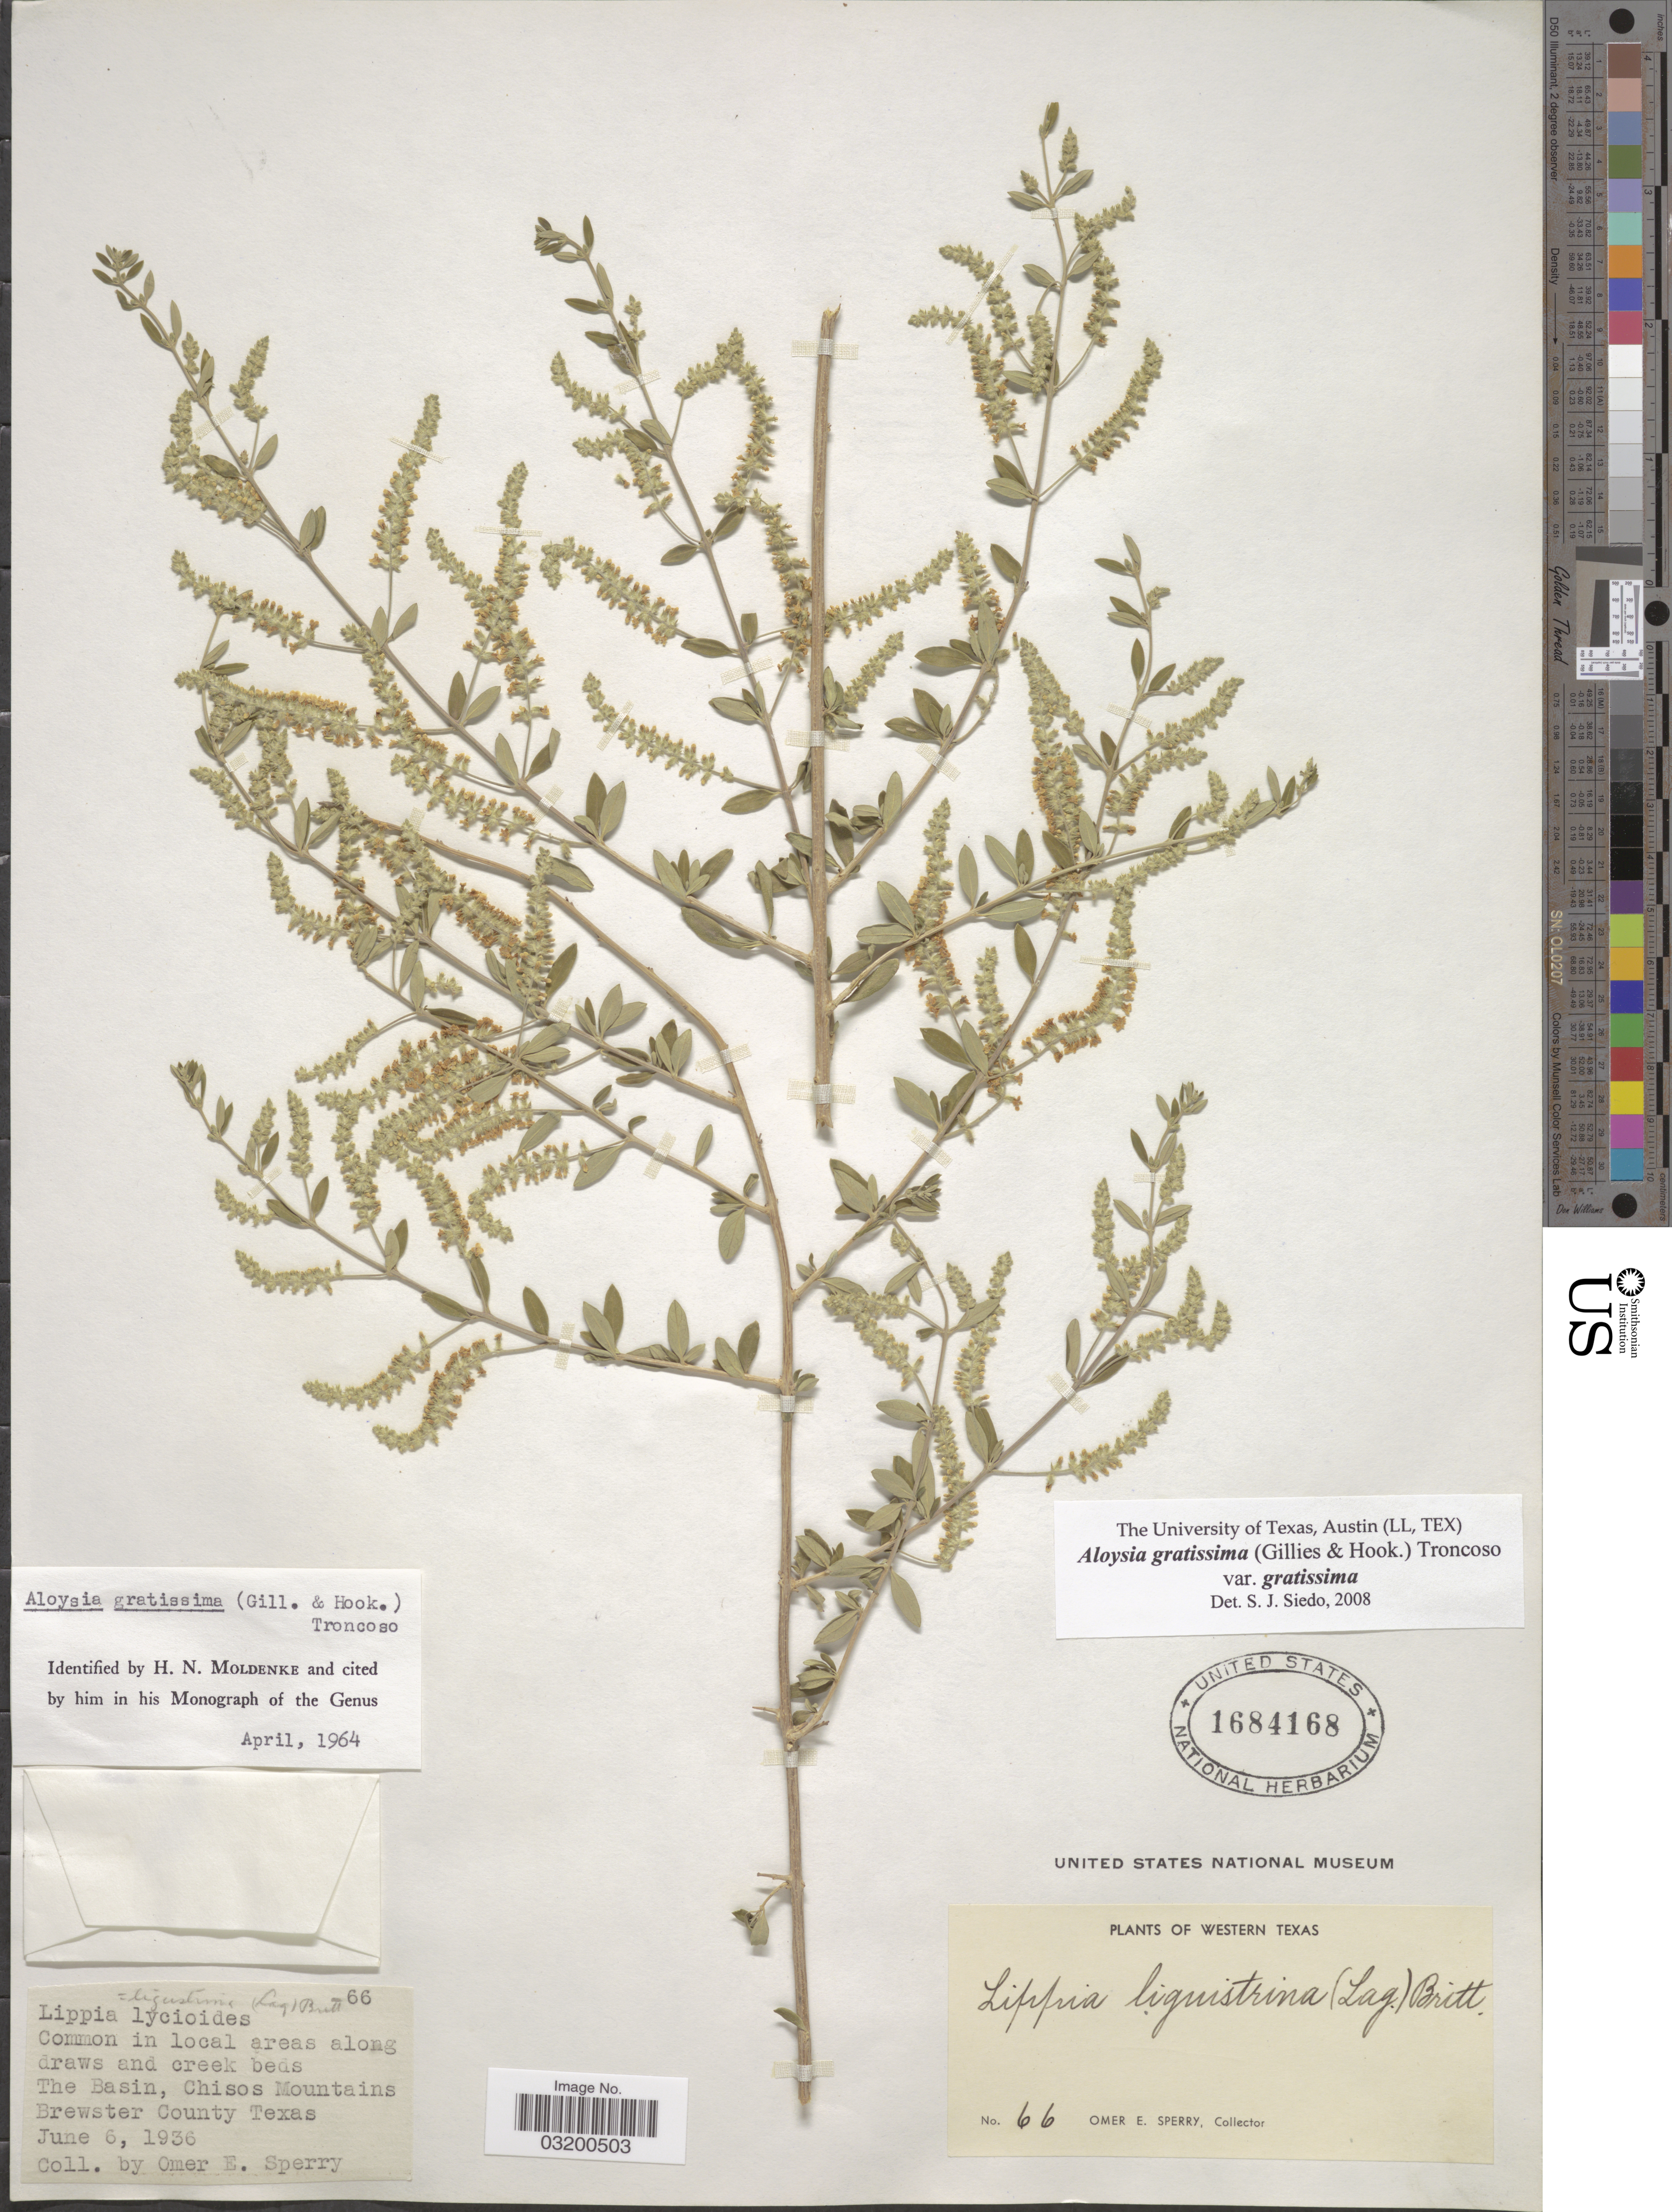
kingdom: Plantae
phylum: Tracheophyta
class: Magnoliopsida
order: Lamiales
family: Verbenaceae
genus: Aloysia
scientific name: Aloysia gratissima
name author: (Gillies & Hook.) Tronc.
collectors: O. E. Sperry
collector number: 66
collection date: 1936-06-06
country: United States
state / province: Texas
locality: Western Texas. The Basin, Chisos Mountains. Brewster County Texas.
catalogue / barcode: US 1684168